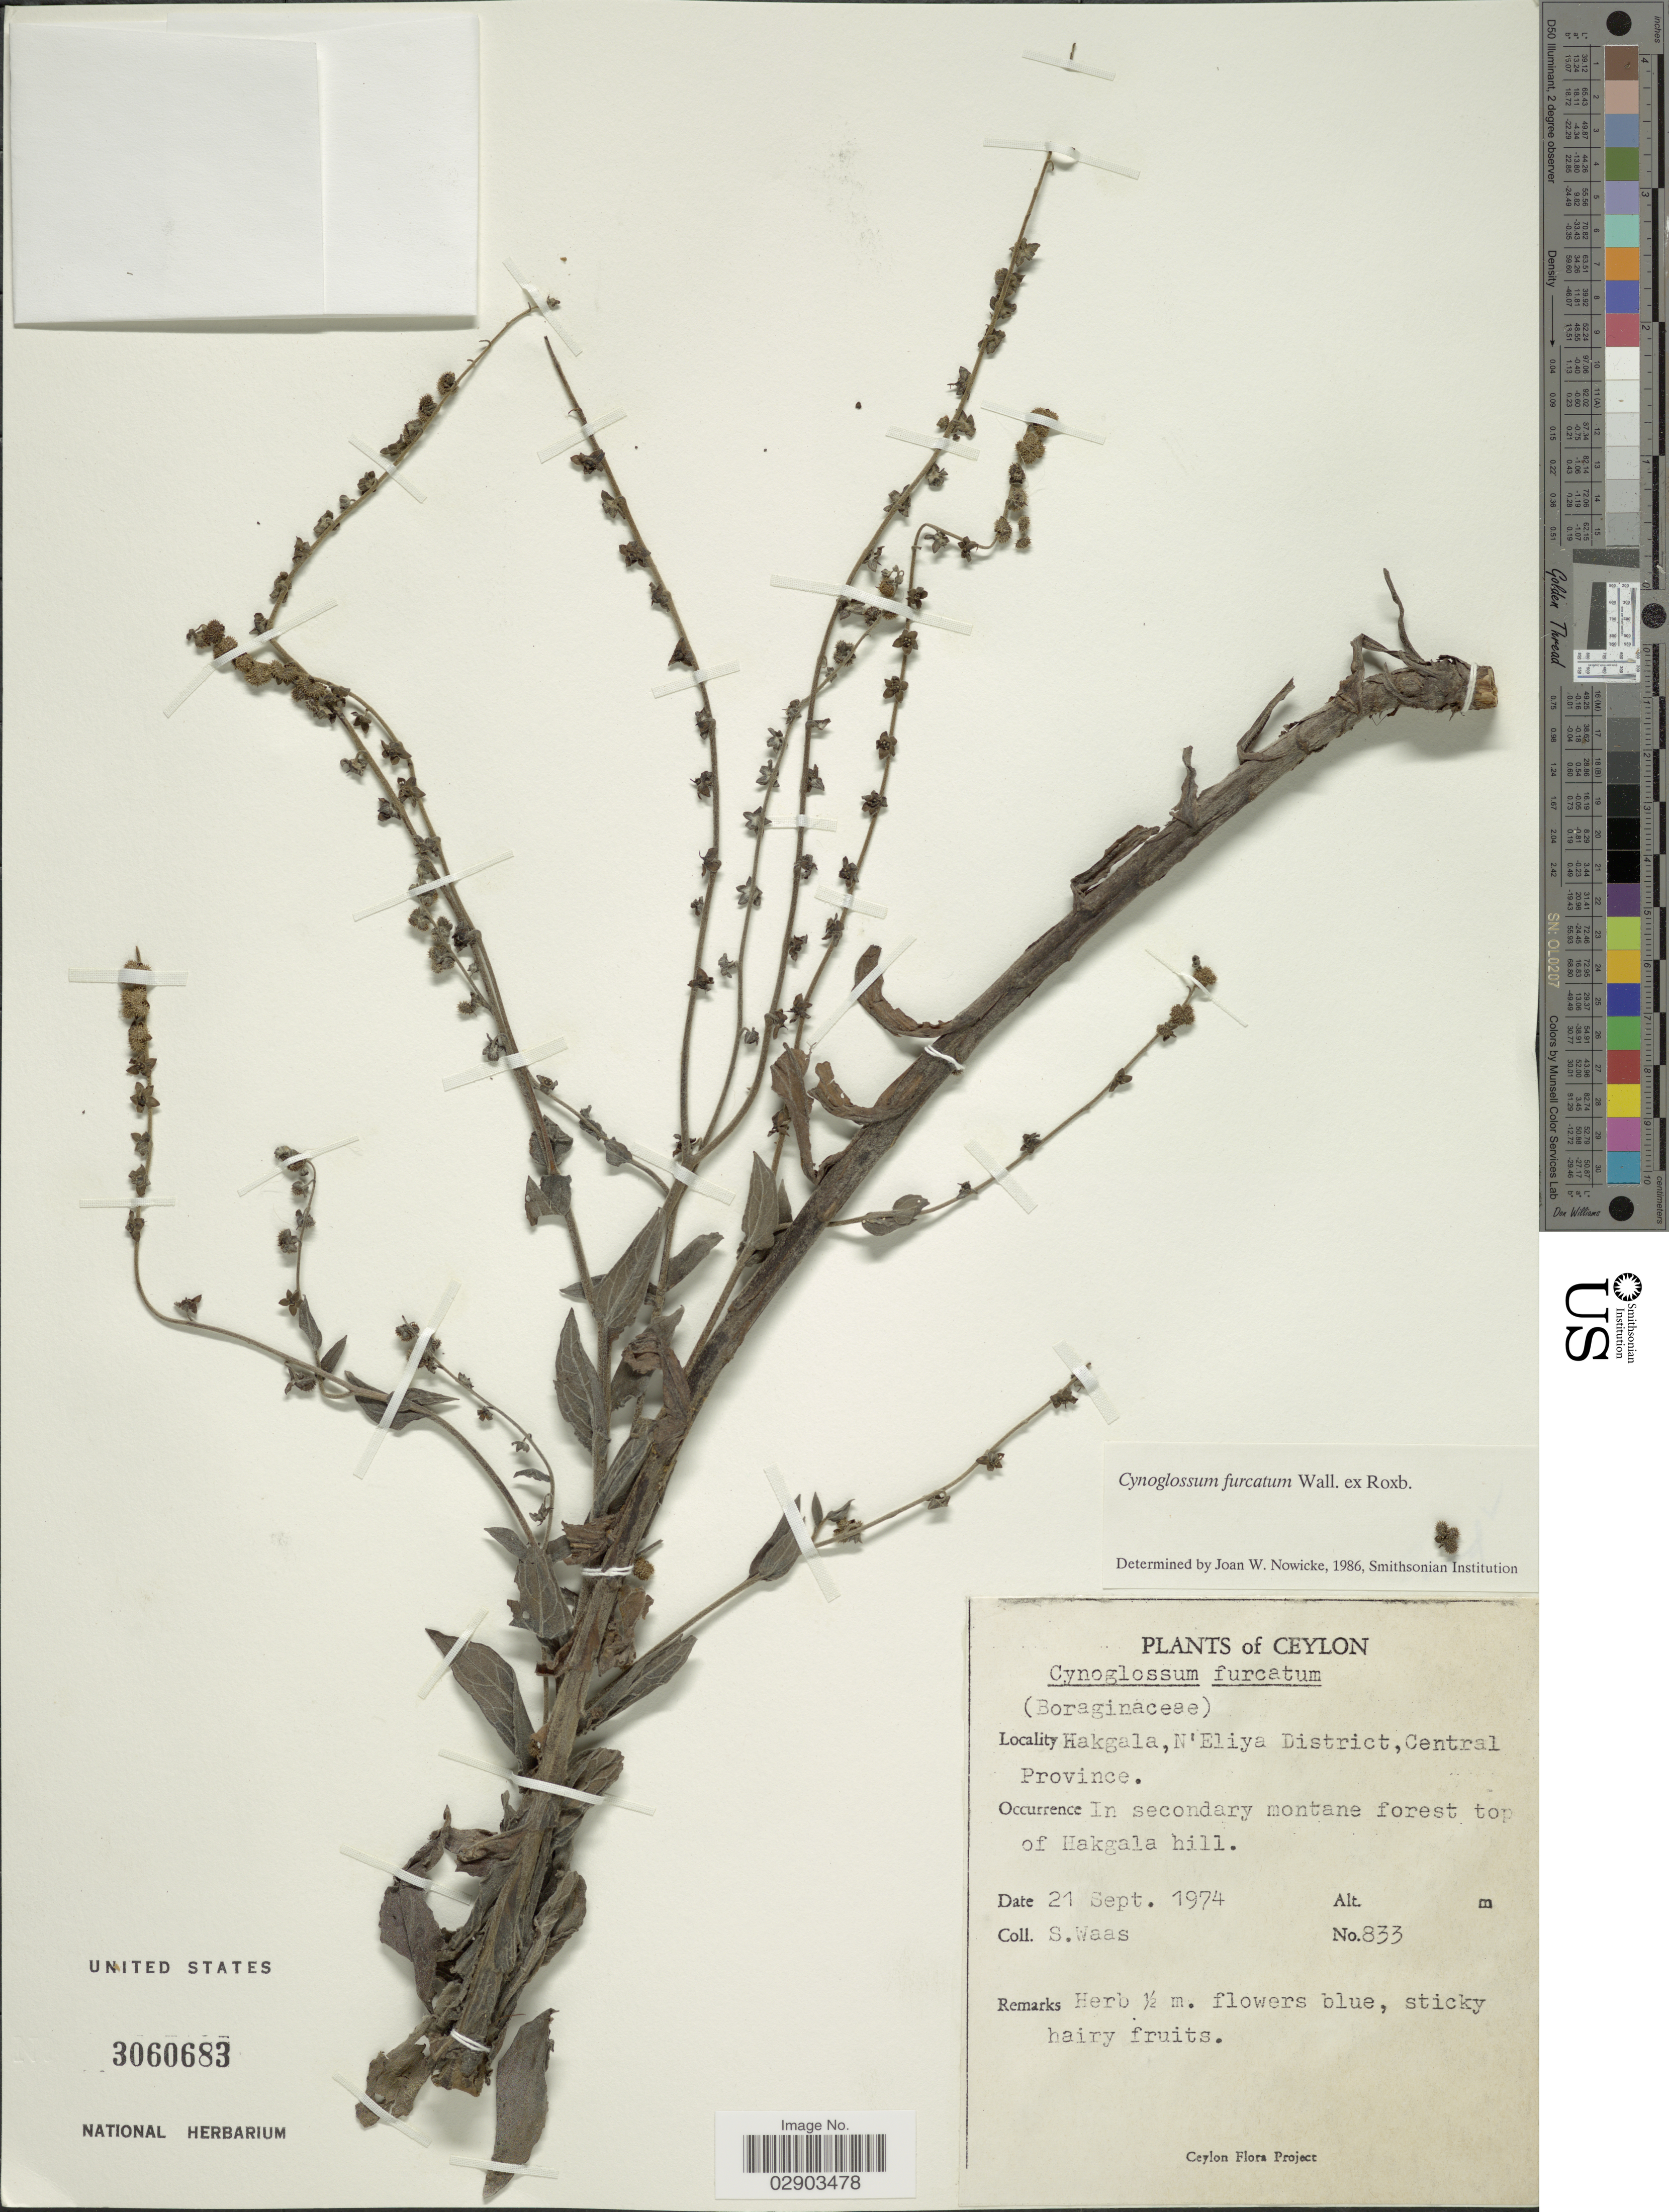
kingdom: Plantae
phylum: Tracheophyta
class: Magnoliopsida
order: Boraginales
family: Boraginaceae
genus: Cynoglossum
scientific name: Cynoglossum furcatum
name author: Wall.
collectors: S. Waas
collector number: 833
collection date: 1974-09-21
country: Sri Lanka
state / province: Central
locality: Ceylon. Hakgala, N'Eliya District, Central Province.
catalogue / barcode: US 3060683